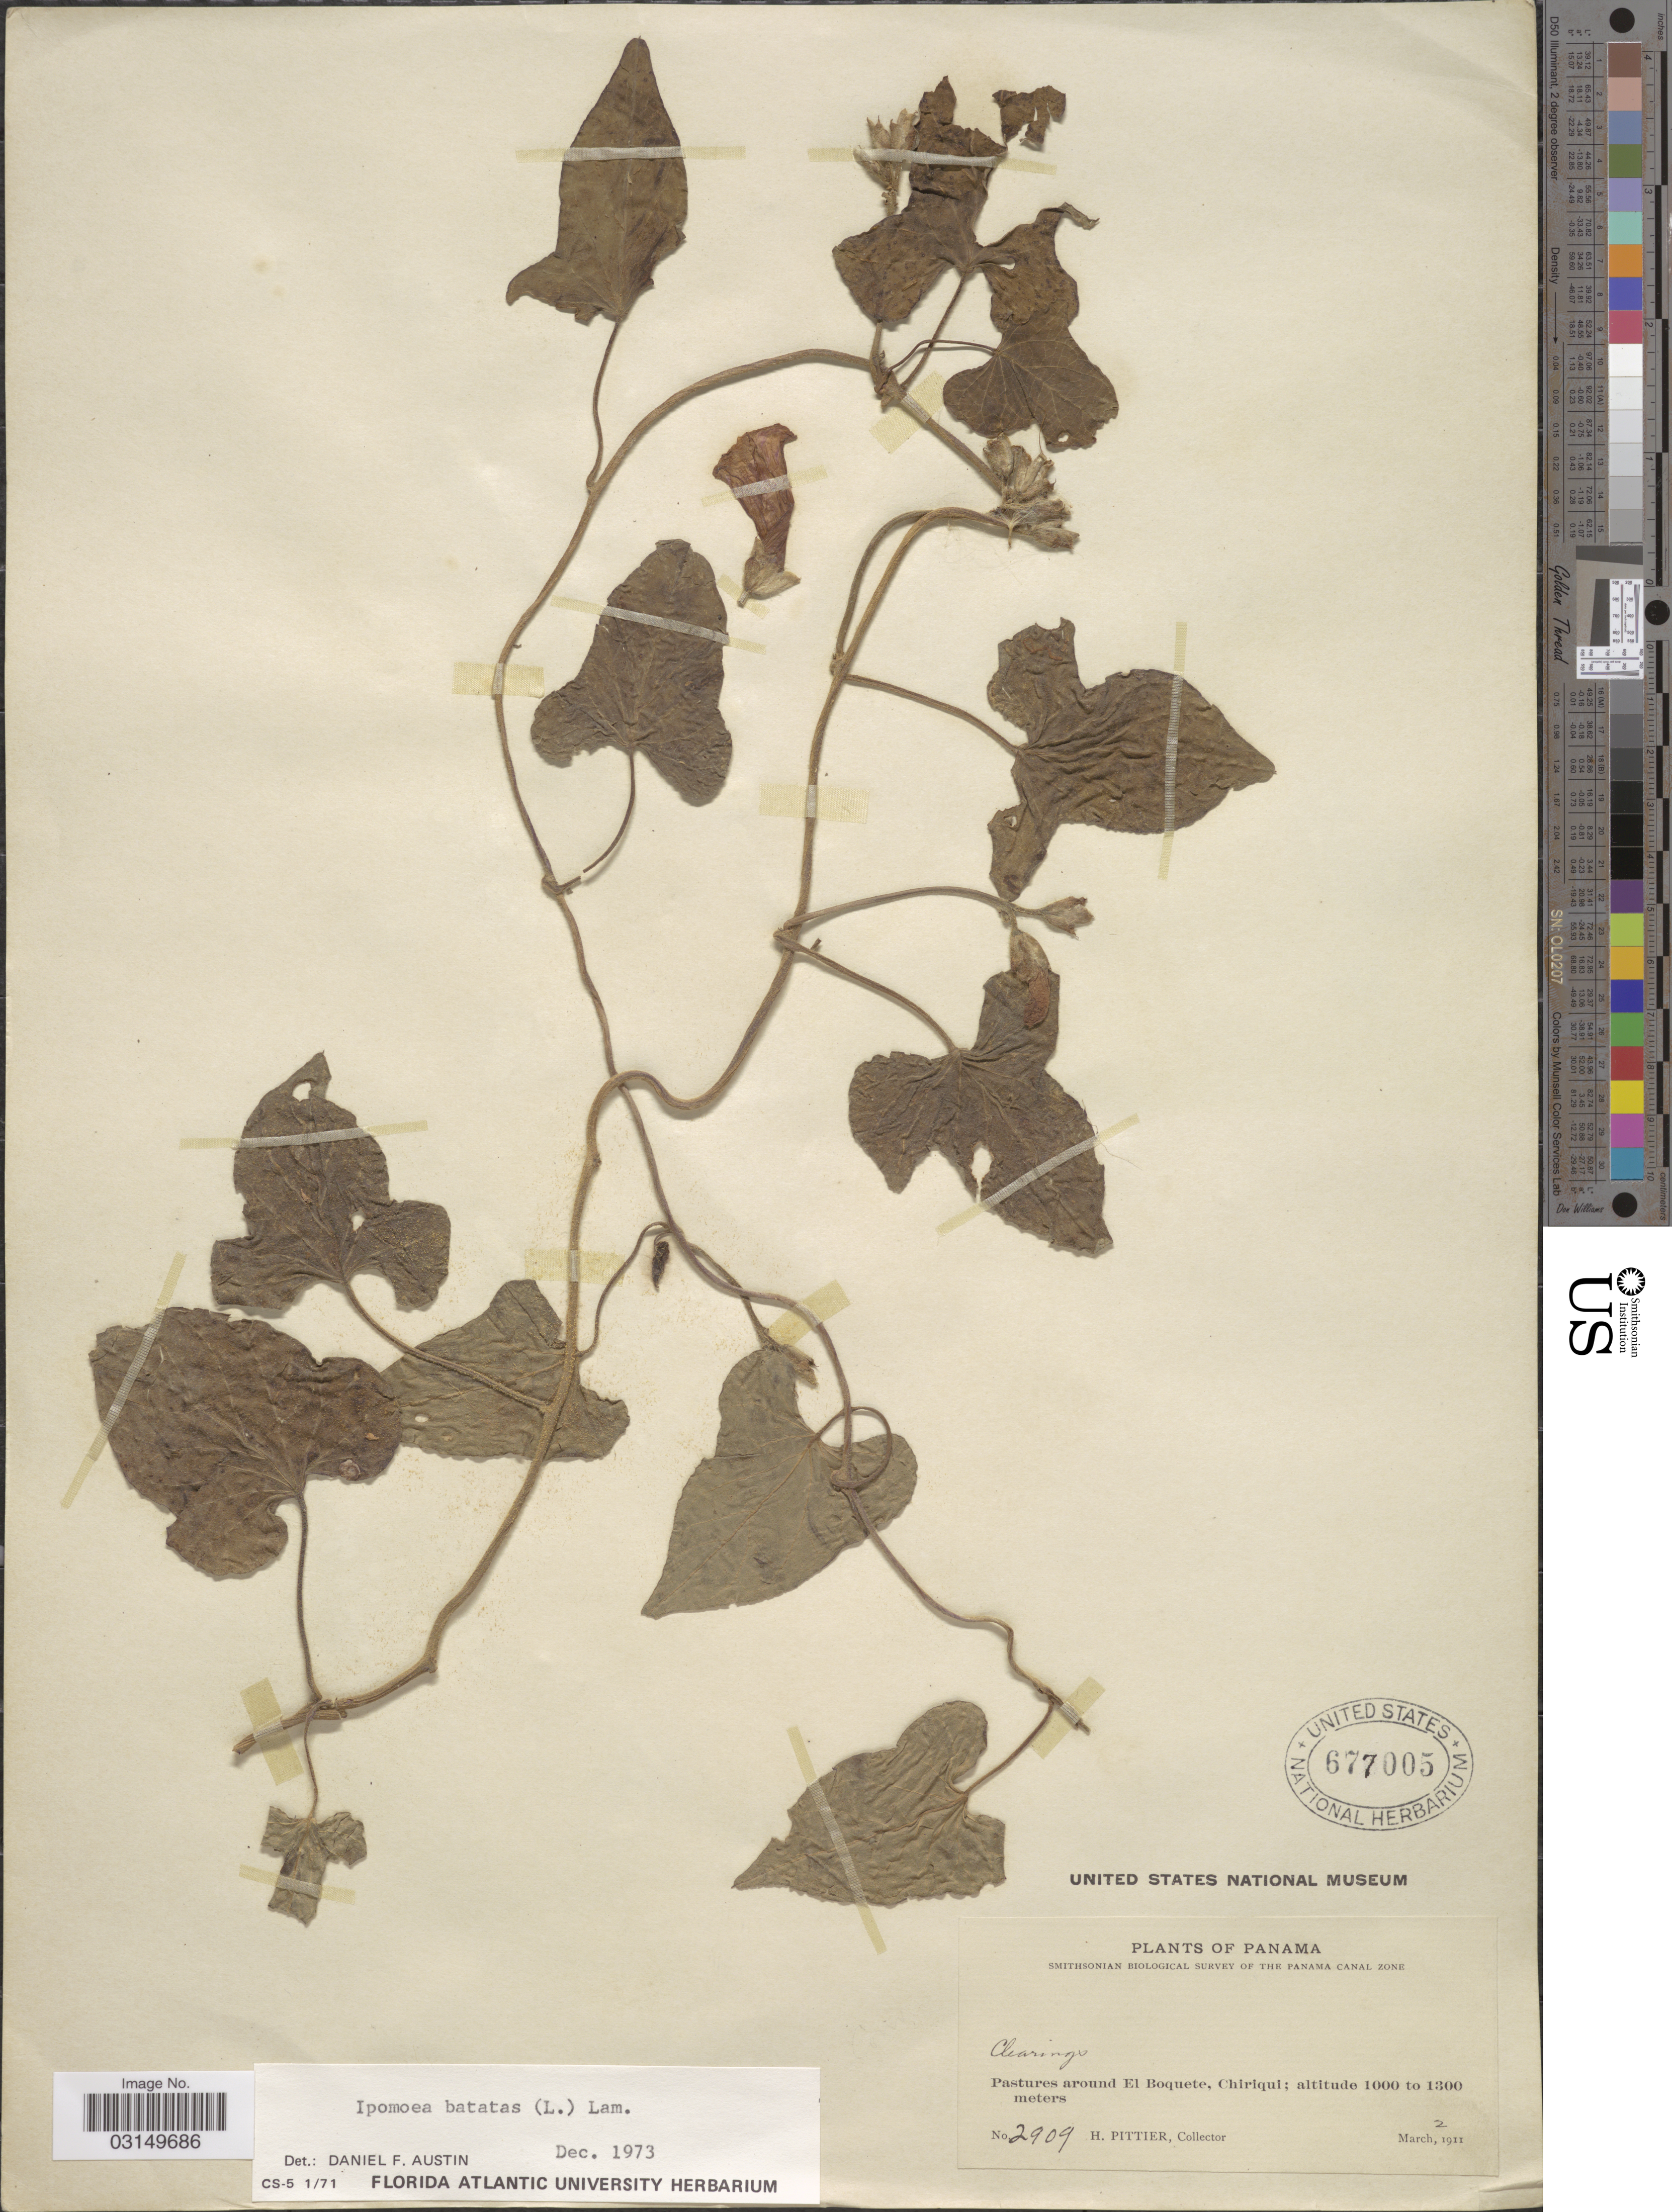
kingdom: Plantae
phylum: Tracheophyta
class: Magnoliopsida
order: Solanales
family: Convolvulaceae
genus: Ipomoea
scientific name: Ipomoea batatas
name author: (L.) Lam.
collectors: H. F. Pittier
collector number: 2909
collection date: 1911-03-02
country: Panama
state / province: Chiriqui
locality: Pastures around El Boquete.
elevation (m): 1000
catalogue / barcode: US 677005